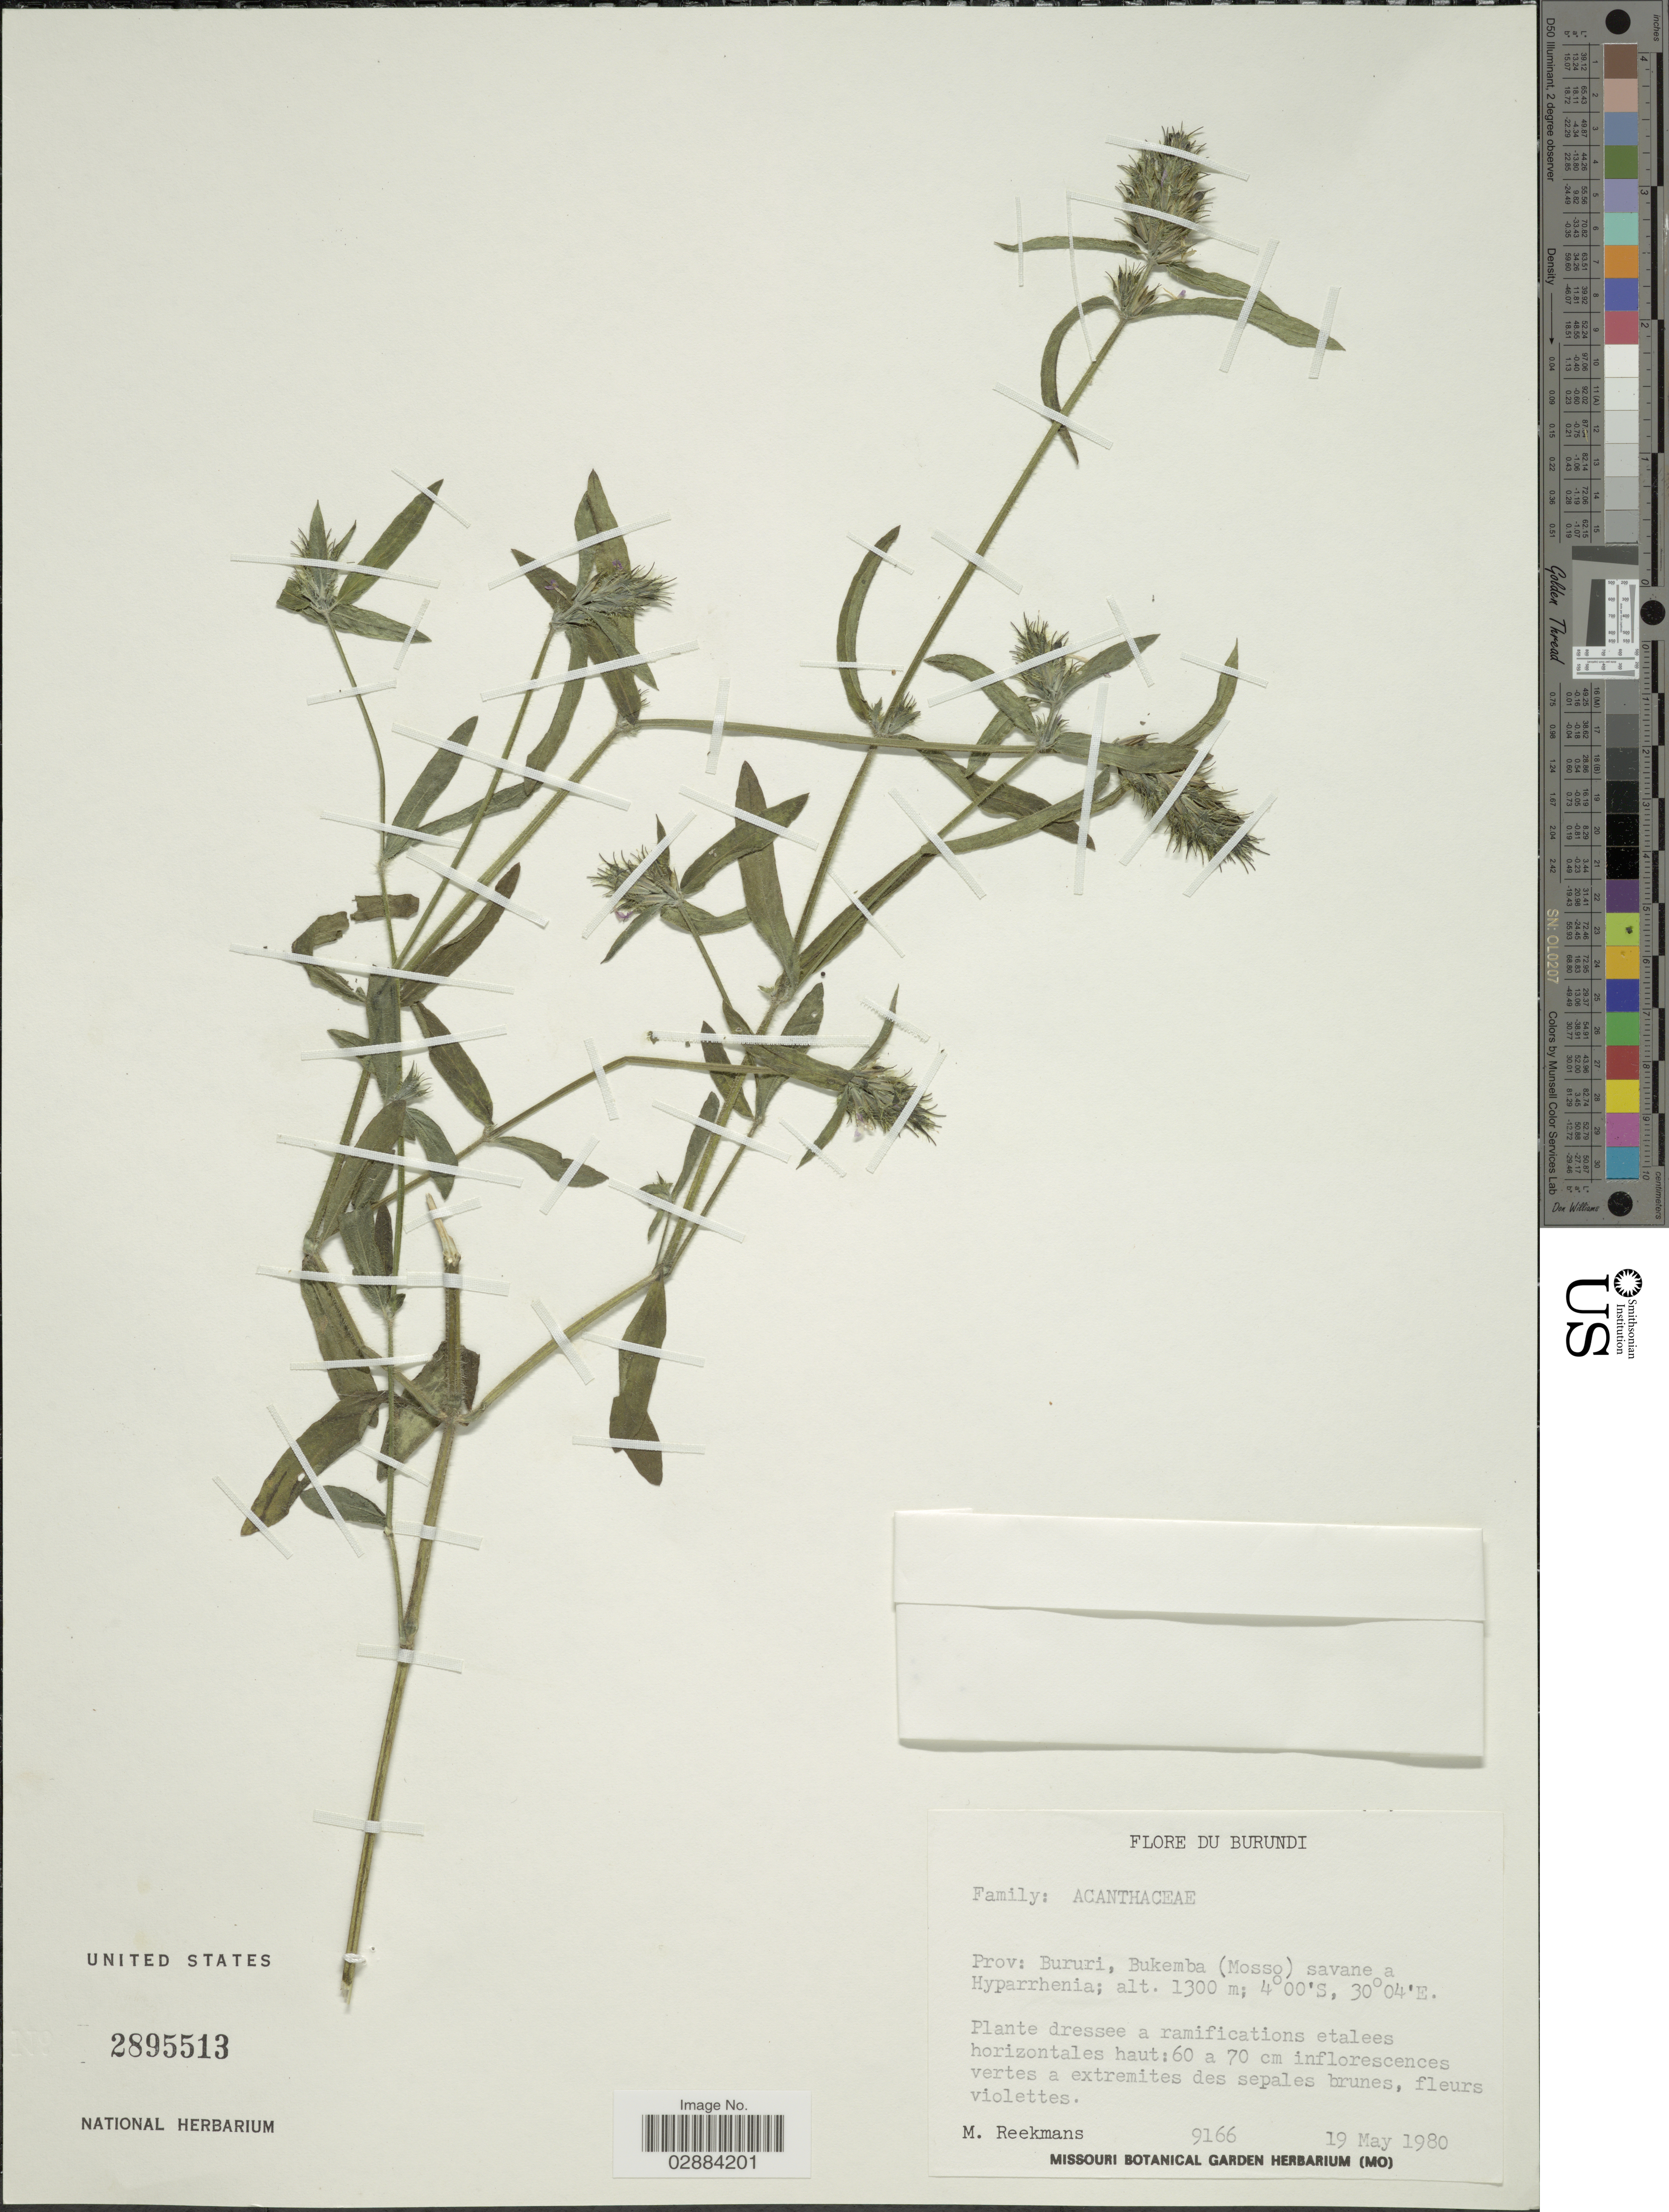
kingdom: Plantae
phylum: Tracheophyta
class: Magnoliopsida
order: Lamiales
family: Acanthaceae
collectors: M. Reekmans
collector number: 9166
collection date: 1980-05-19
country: Burundi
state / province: Bururi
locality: Prov: Bururi, Bukemba (Mosso).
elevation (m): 1300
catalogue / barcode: US 2895513